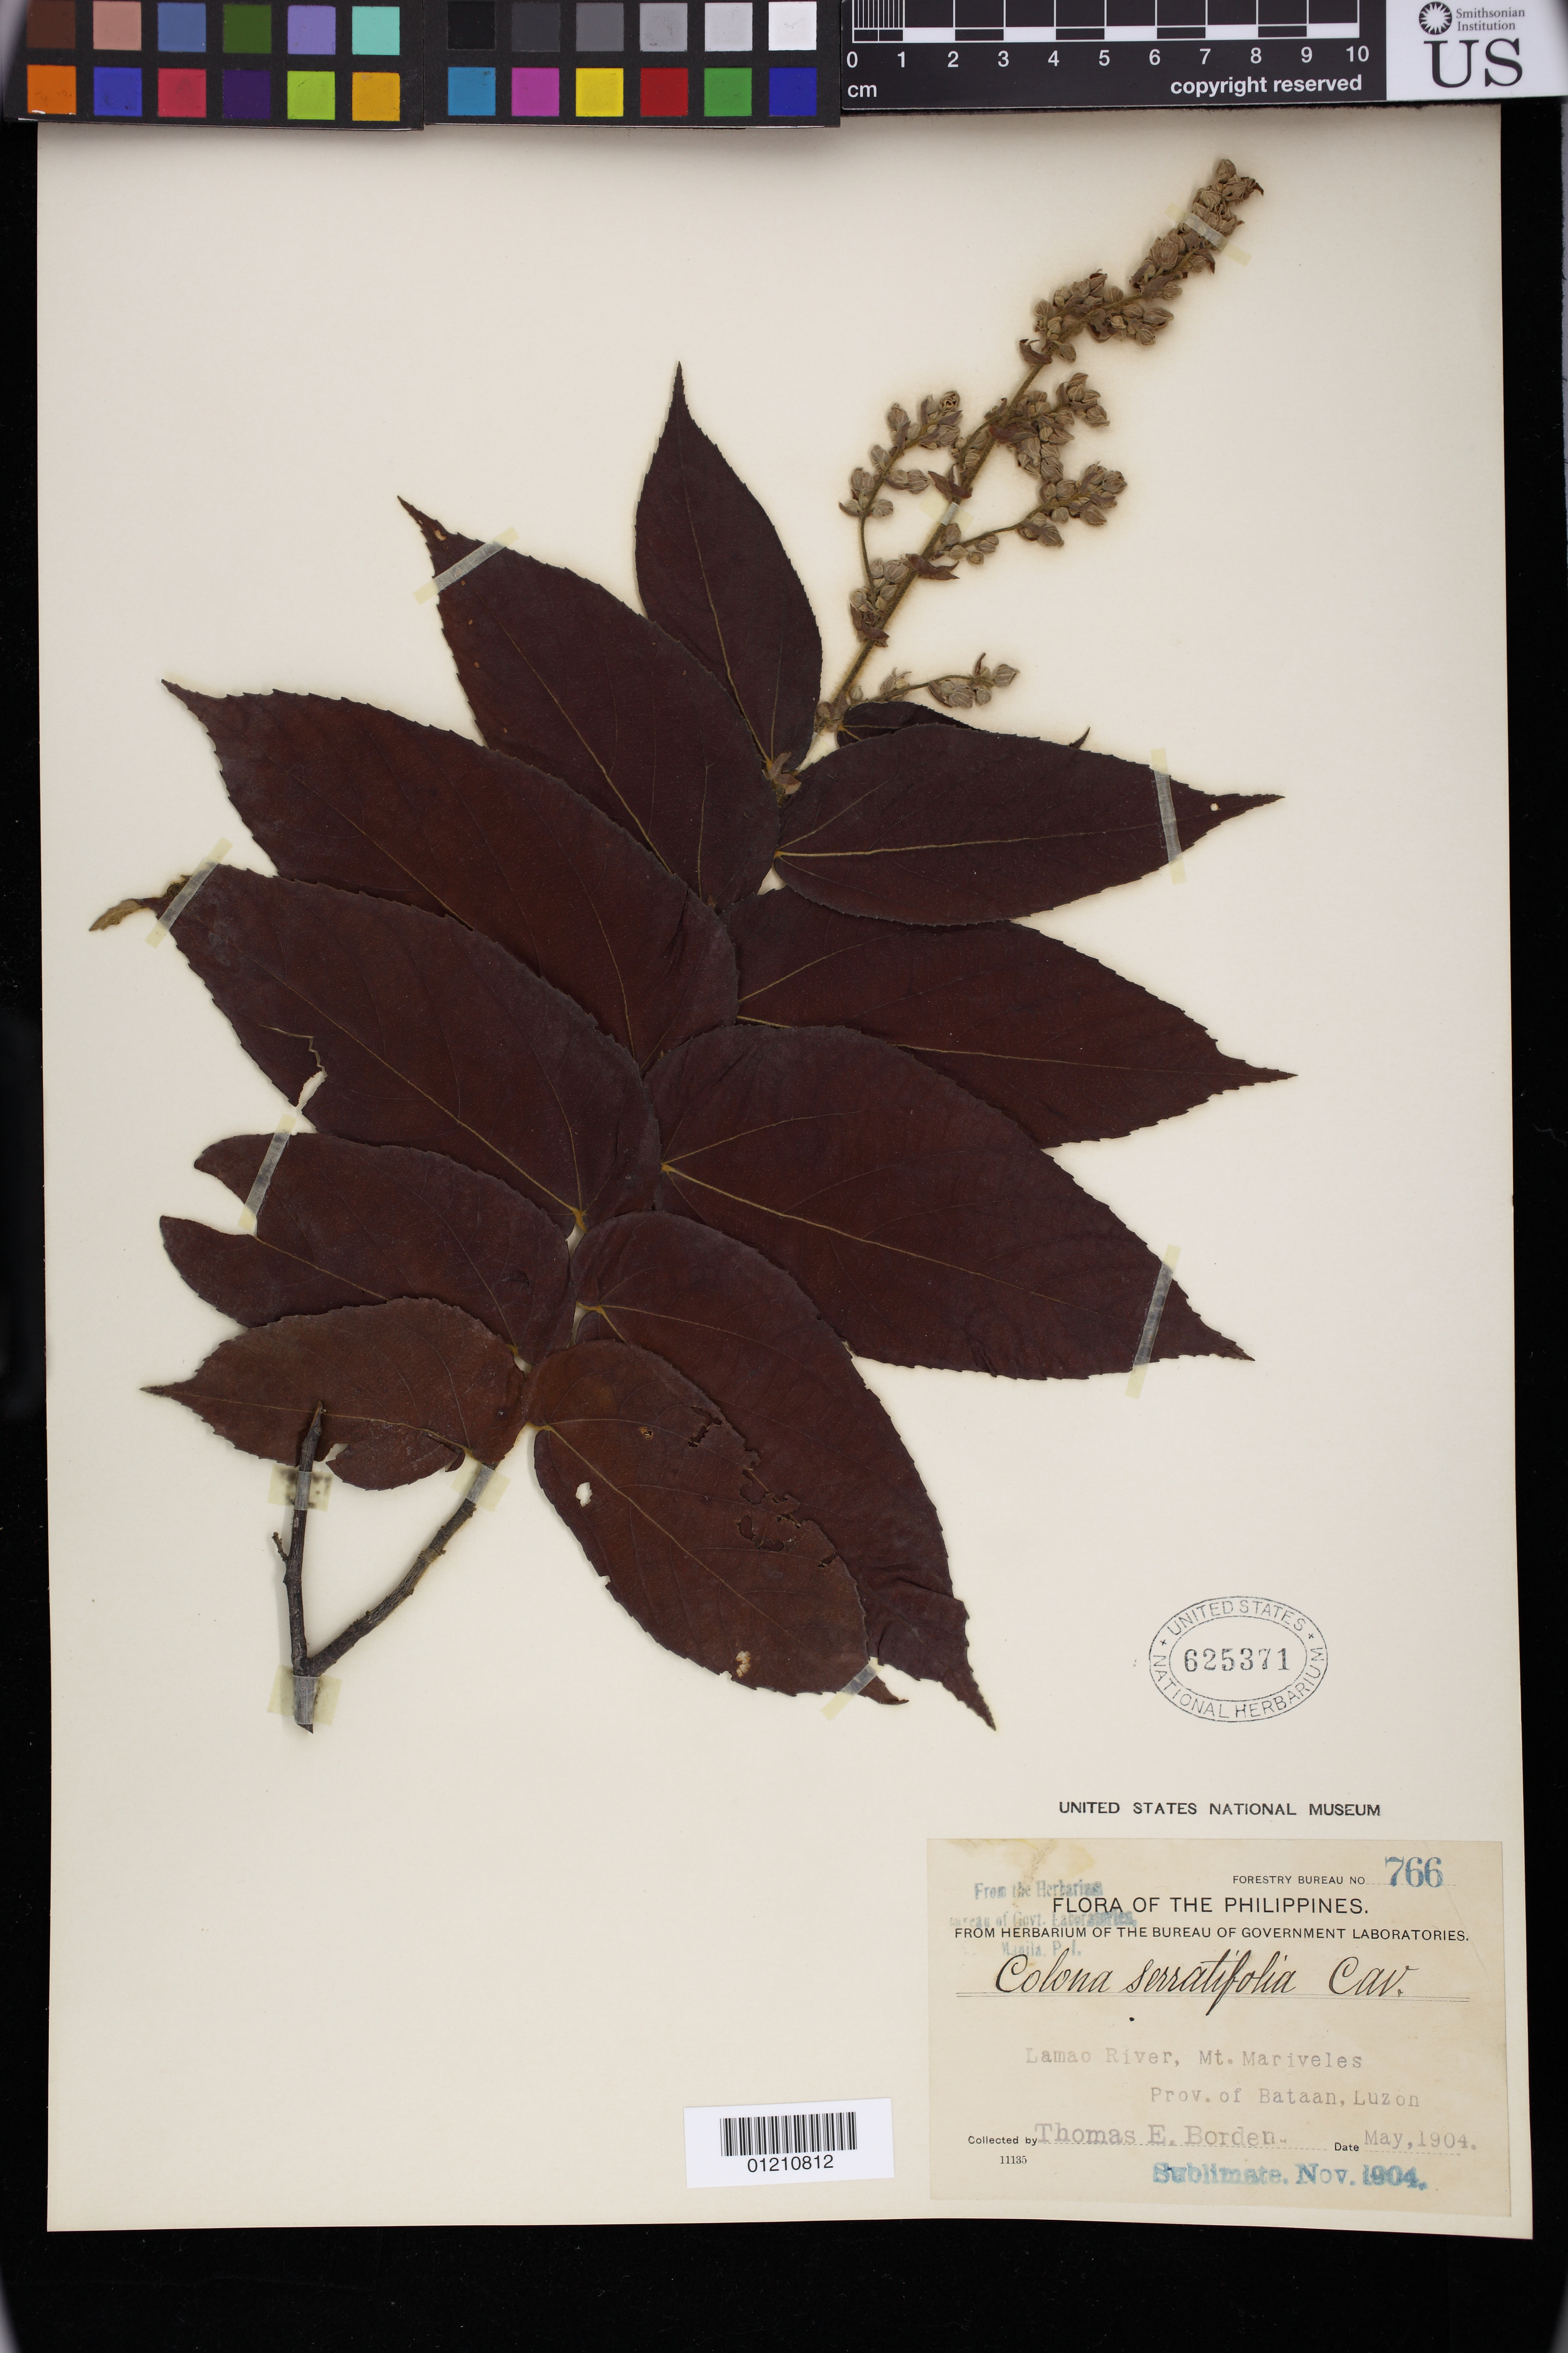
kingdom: Plantae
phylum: Tracheophyta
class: Magnoliopsida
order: Malvales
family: Malvaceae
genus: Colona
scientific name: Colona serratifolia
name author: Cav.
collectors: T. E. Borden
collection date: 1904-05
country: Philippines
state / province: Central Luzon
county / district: Bataan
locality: Lamao River, Mt. Mariveles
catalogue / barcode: US 625371